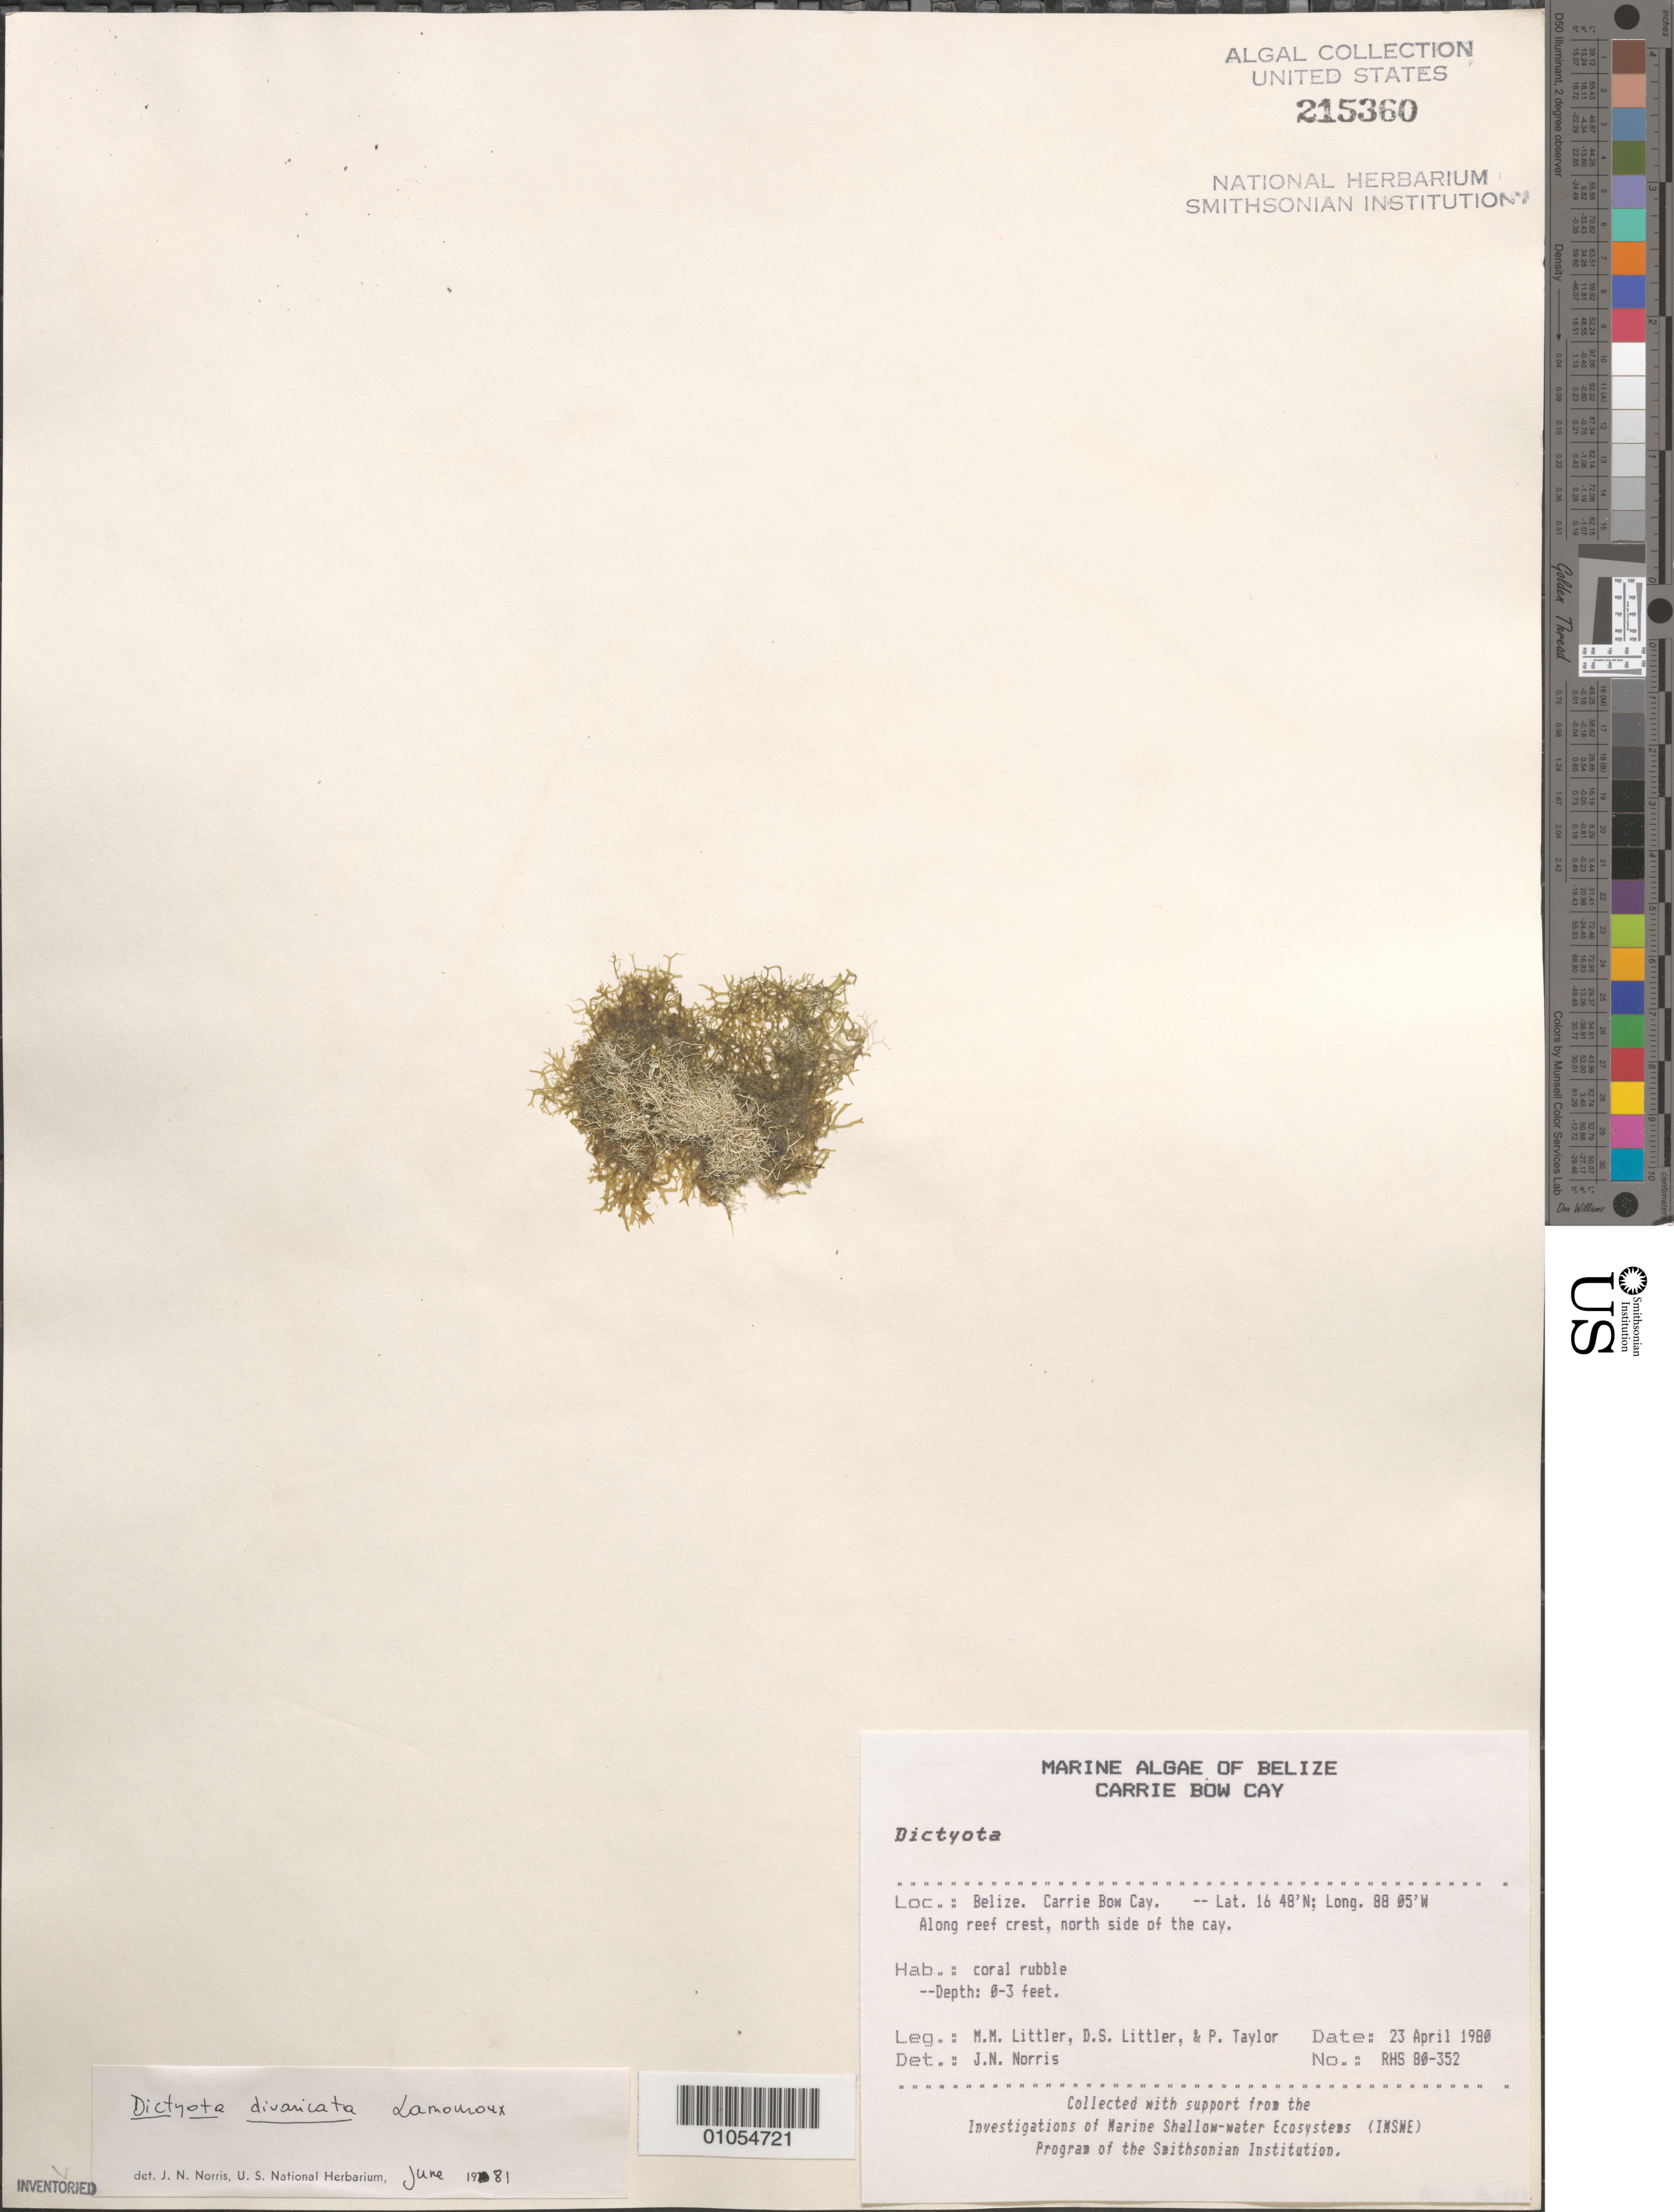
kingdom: Chromista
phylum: Ochrophyta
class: Phaeophyceae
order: Dictyotales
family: Dictyotaceae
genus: Dictyota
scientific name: Dictyota divaricata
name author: J.V.Lamouroux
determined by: Norris, James N.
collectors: M. M. Littler, D. S. Littler & P. R. Taylor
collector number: RHS 80-352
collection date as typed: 23 Apr 1980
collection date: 1980-04-23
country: Belize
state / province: Stann Creek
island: Carrie Bow Cay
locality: Along reef crest, north side of Carrie Bow Cay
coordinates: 16 48'N, 88 05'W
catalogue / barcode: US 215360